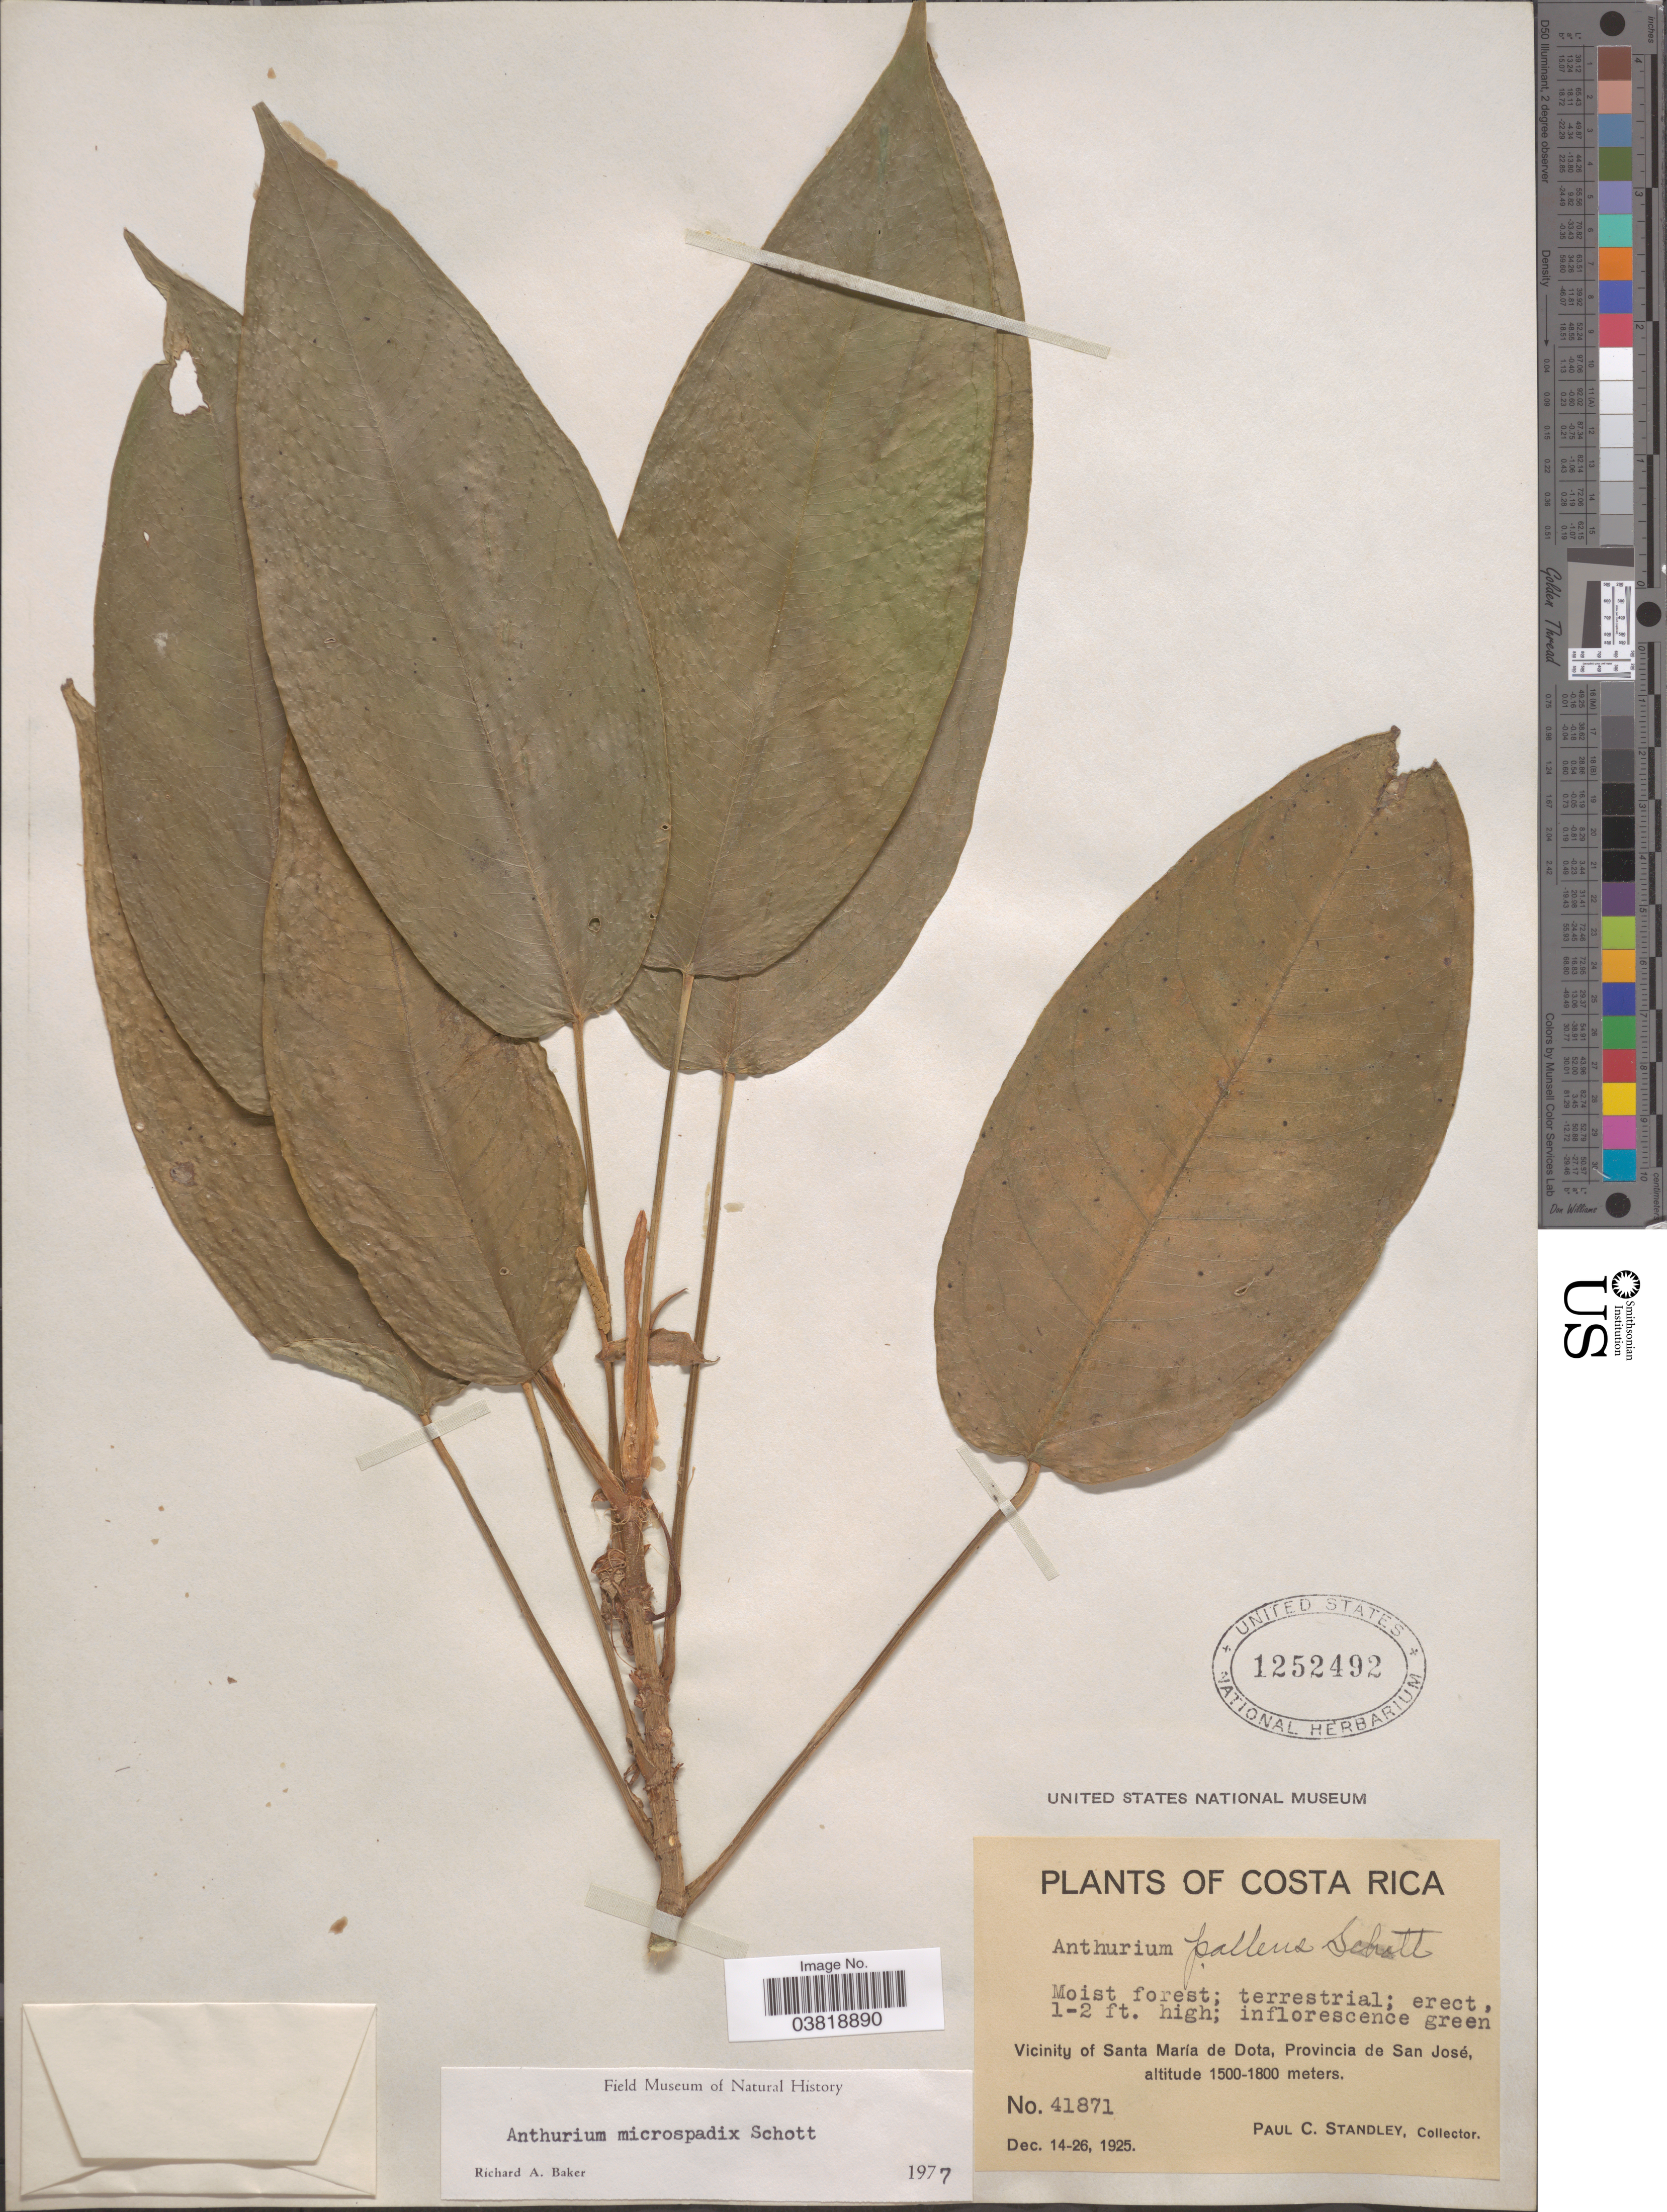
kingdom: Plantae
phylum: Tracheophyta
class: Liliopsida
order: Alismatales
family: Araceae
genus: Anthurium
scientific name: Anthurium microspadix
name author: Schott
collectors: P. C. Standley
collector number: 41871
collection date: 1925-12-14/1925-12-26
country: Costa Rica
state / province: San José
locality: Vicinity of Santa María de Dota.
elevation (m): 1500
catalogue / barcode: US 1252492